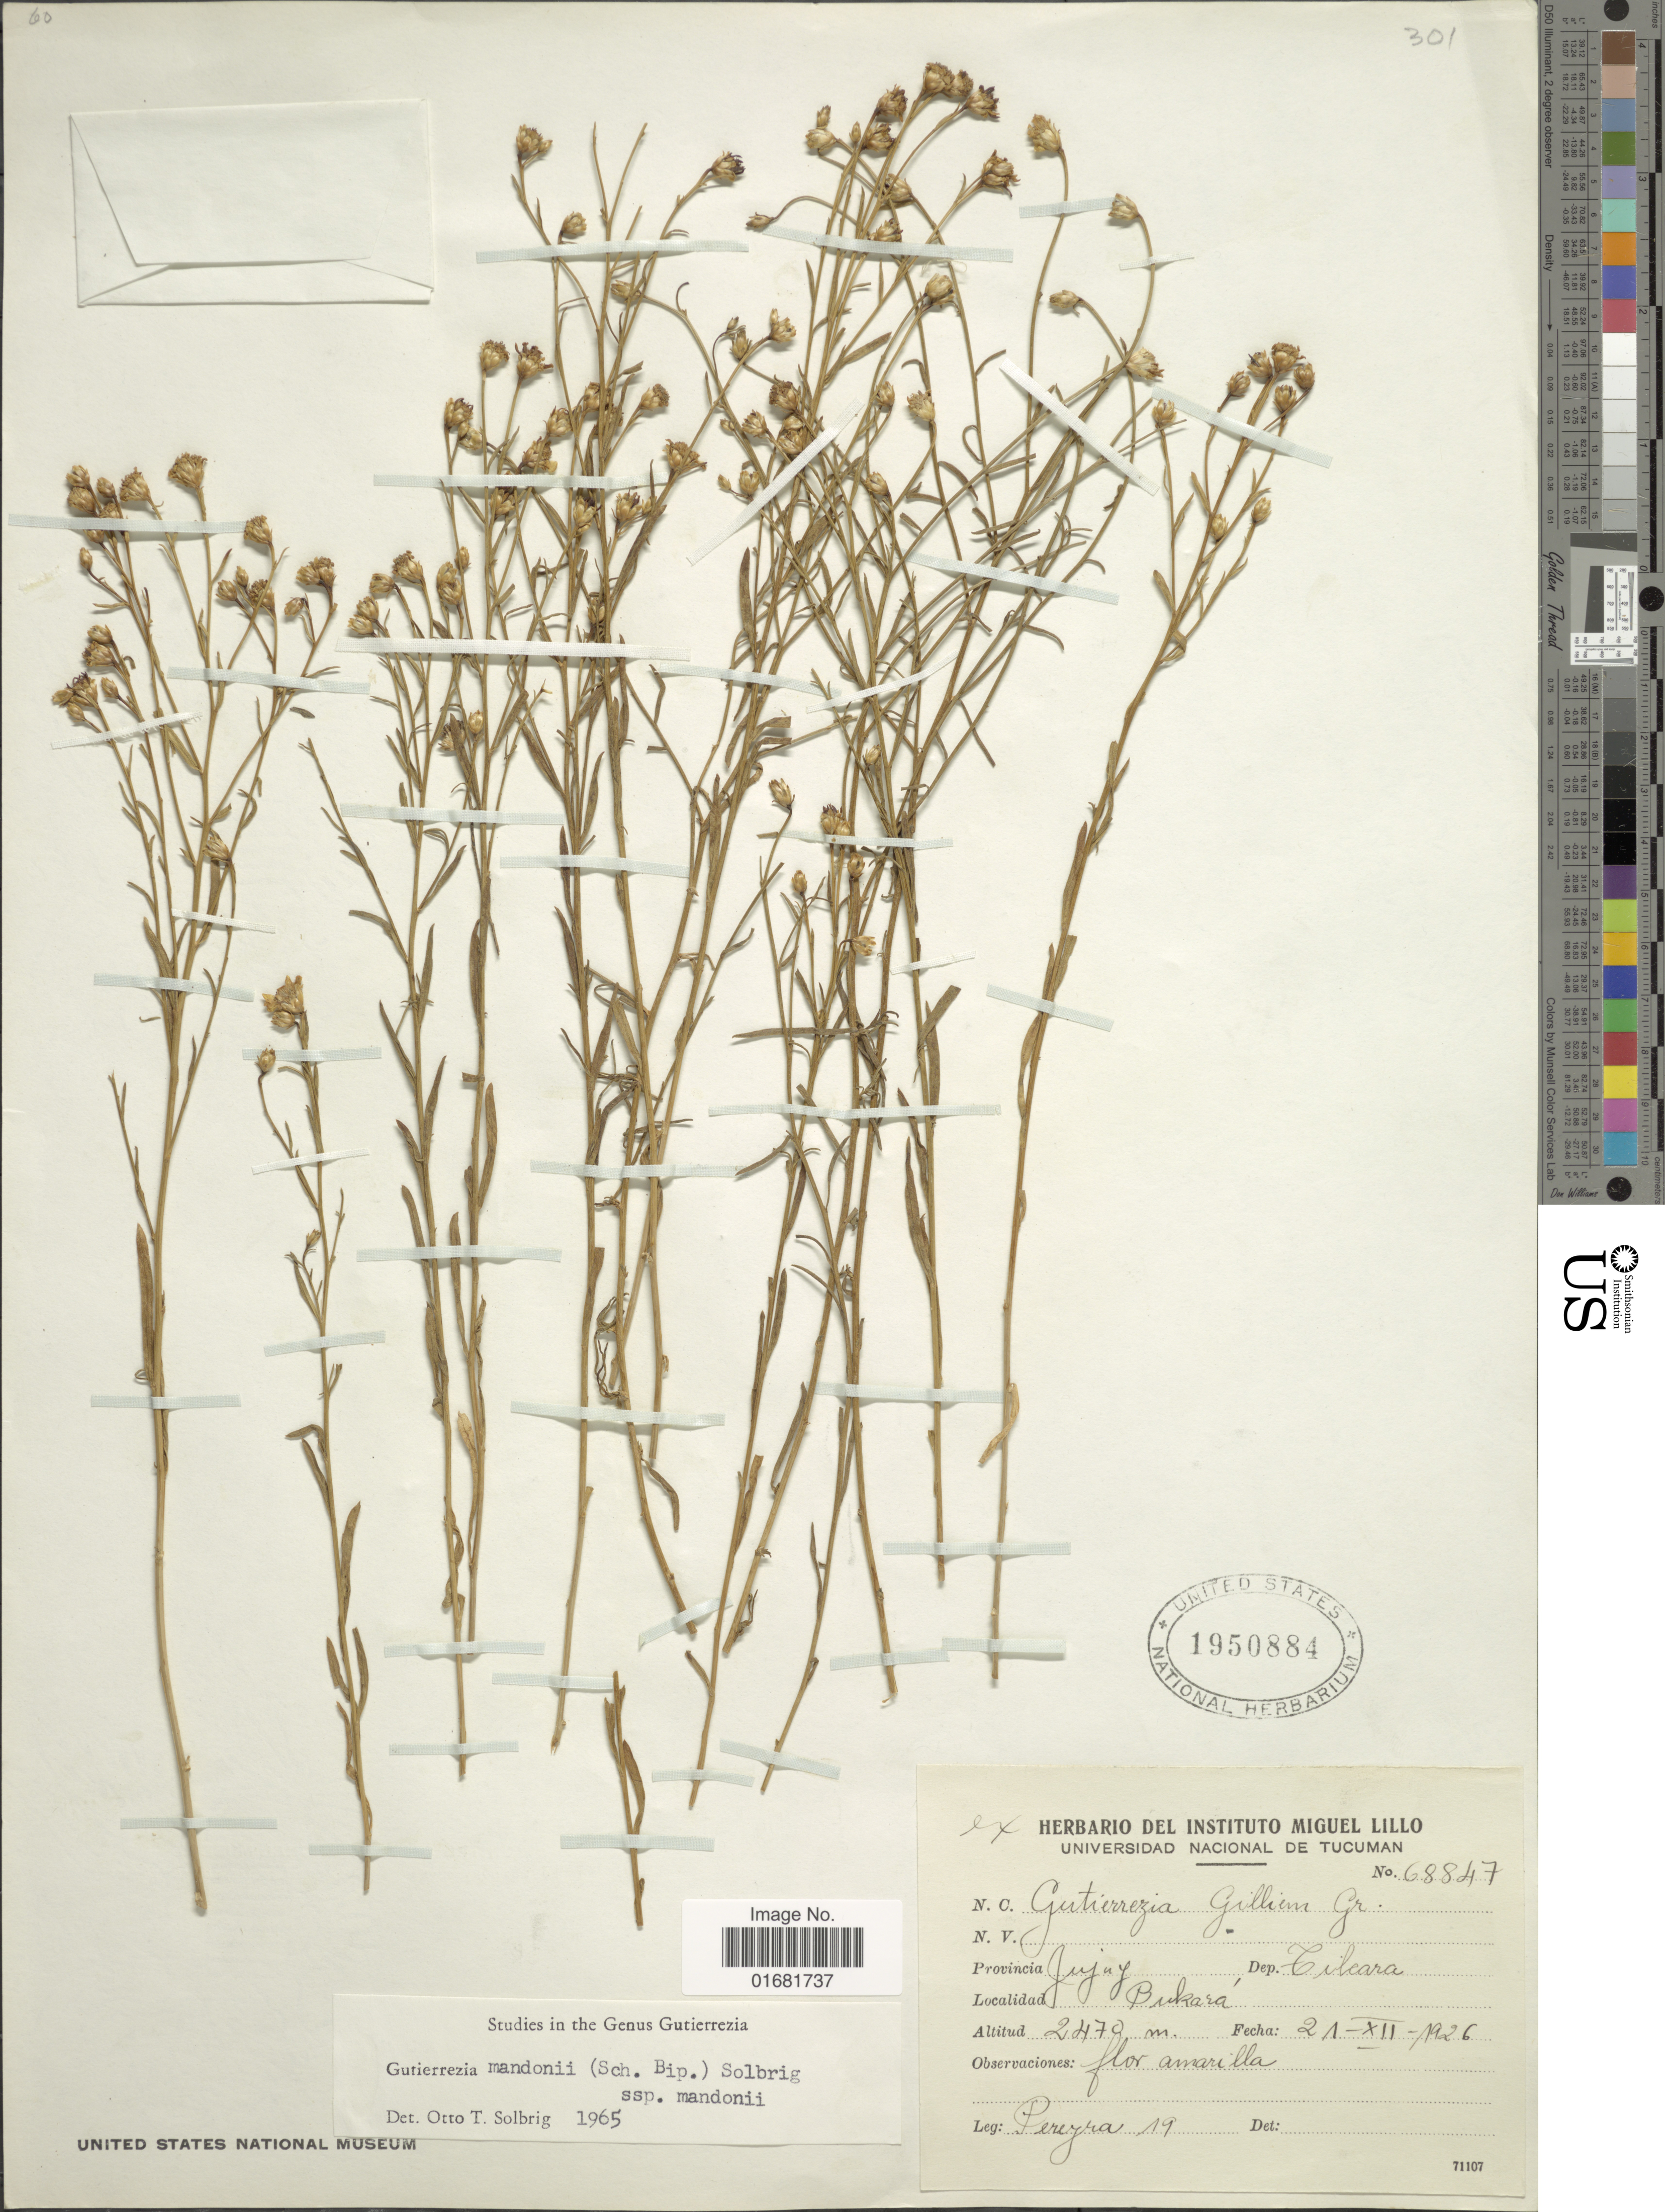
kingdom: Plantae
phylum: Tracheophyta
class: Magnoliopsida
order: Asterales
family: Asteraceae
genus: Gutierrezia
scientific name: Gutierrezia mandonii subsp. mandonii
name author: (Sch. Bip.) Solbrig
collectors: D. Pereyra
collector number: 19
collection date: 1926-12-21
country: Argentina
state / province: Jujuy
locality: Dep. Tilcara. Bukara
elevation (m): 2470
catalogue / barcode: US 1950884